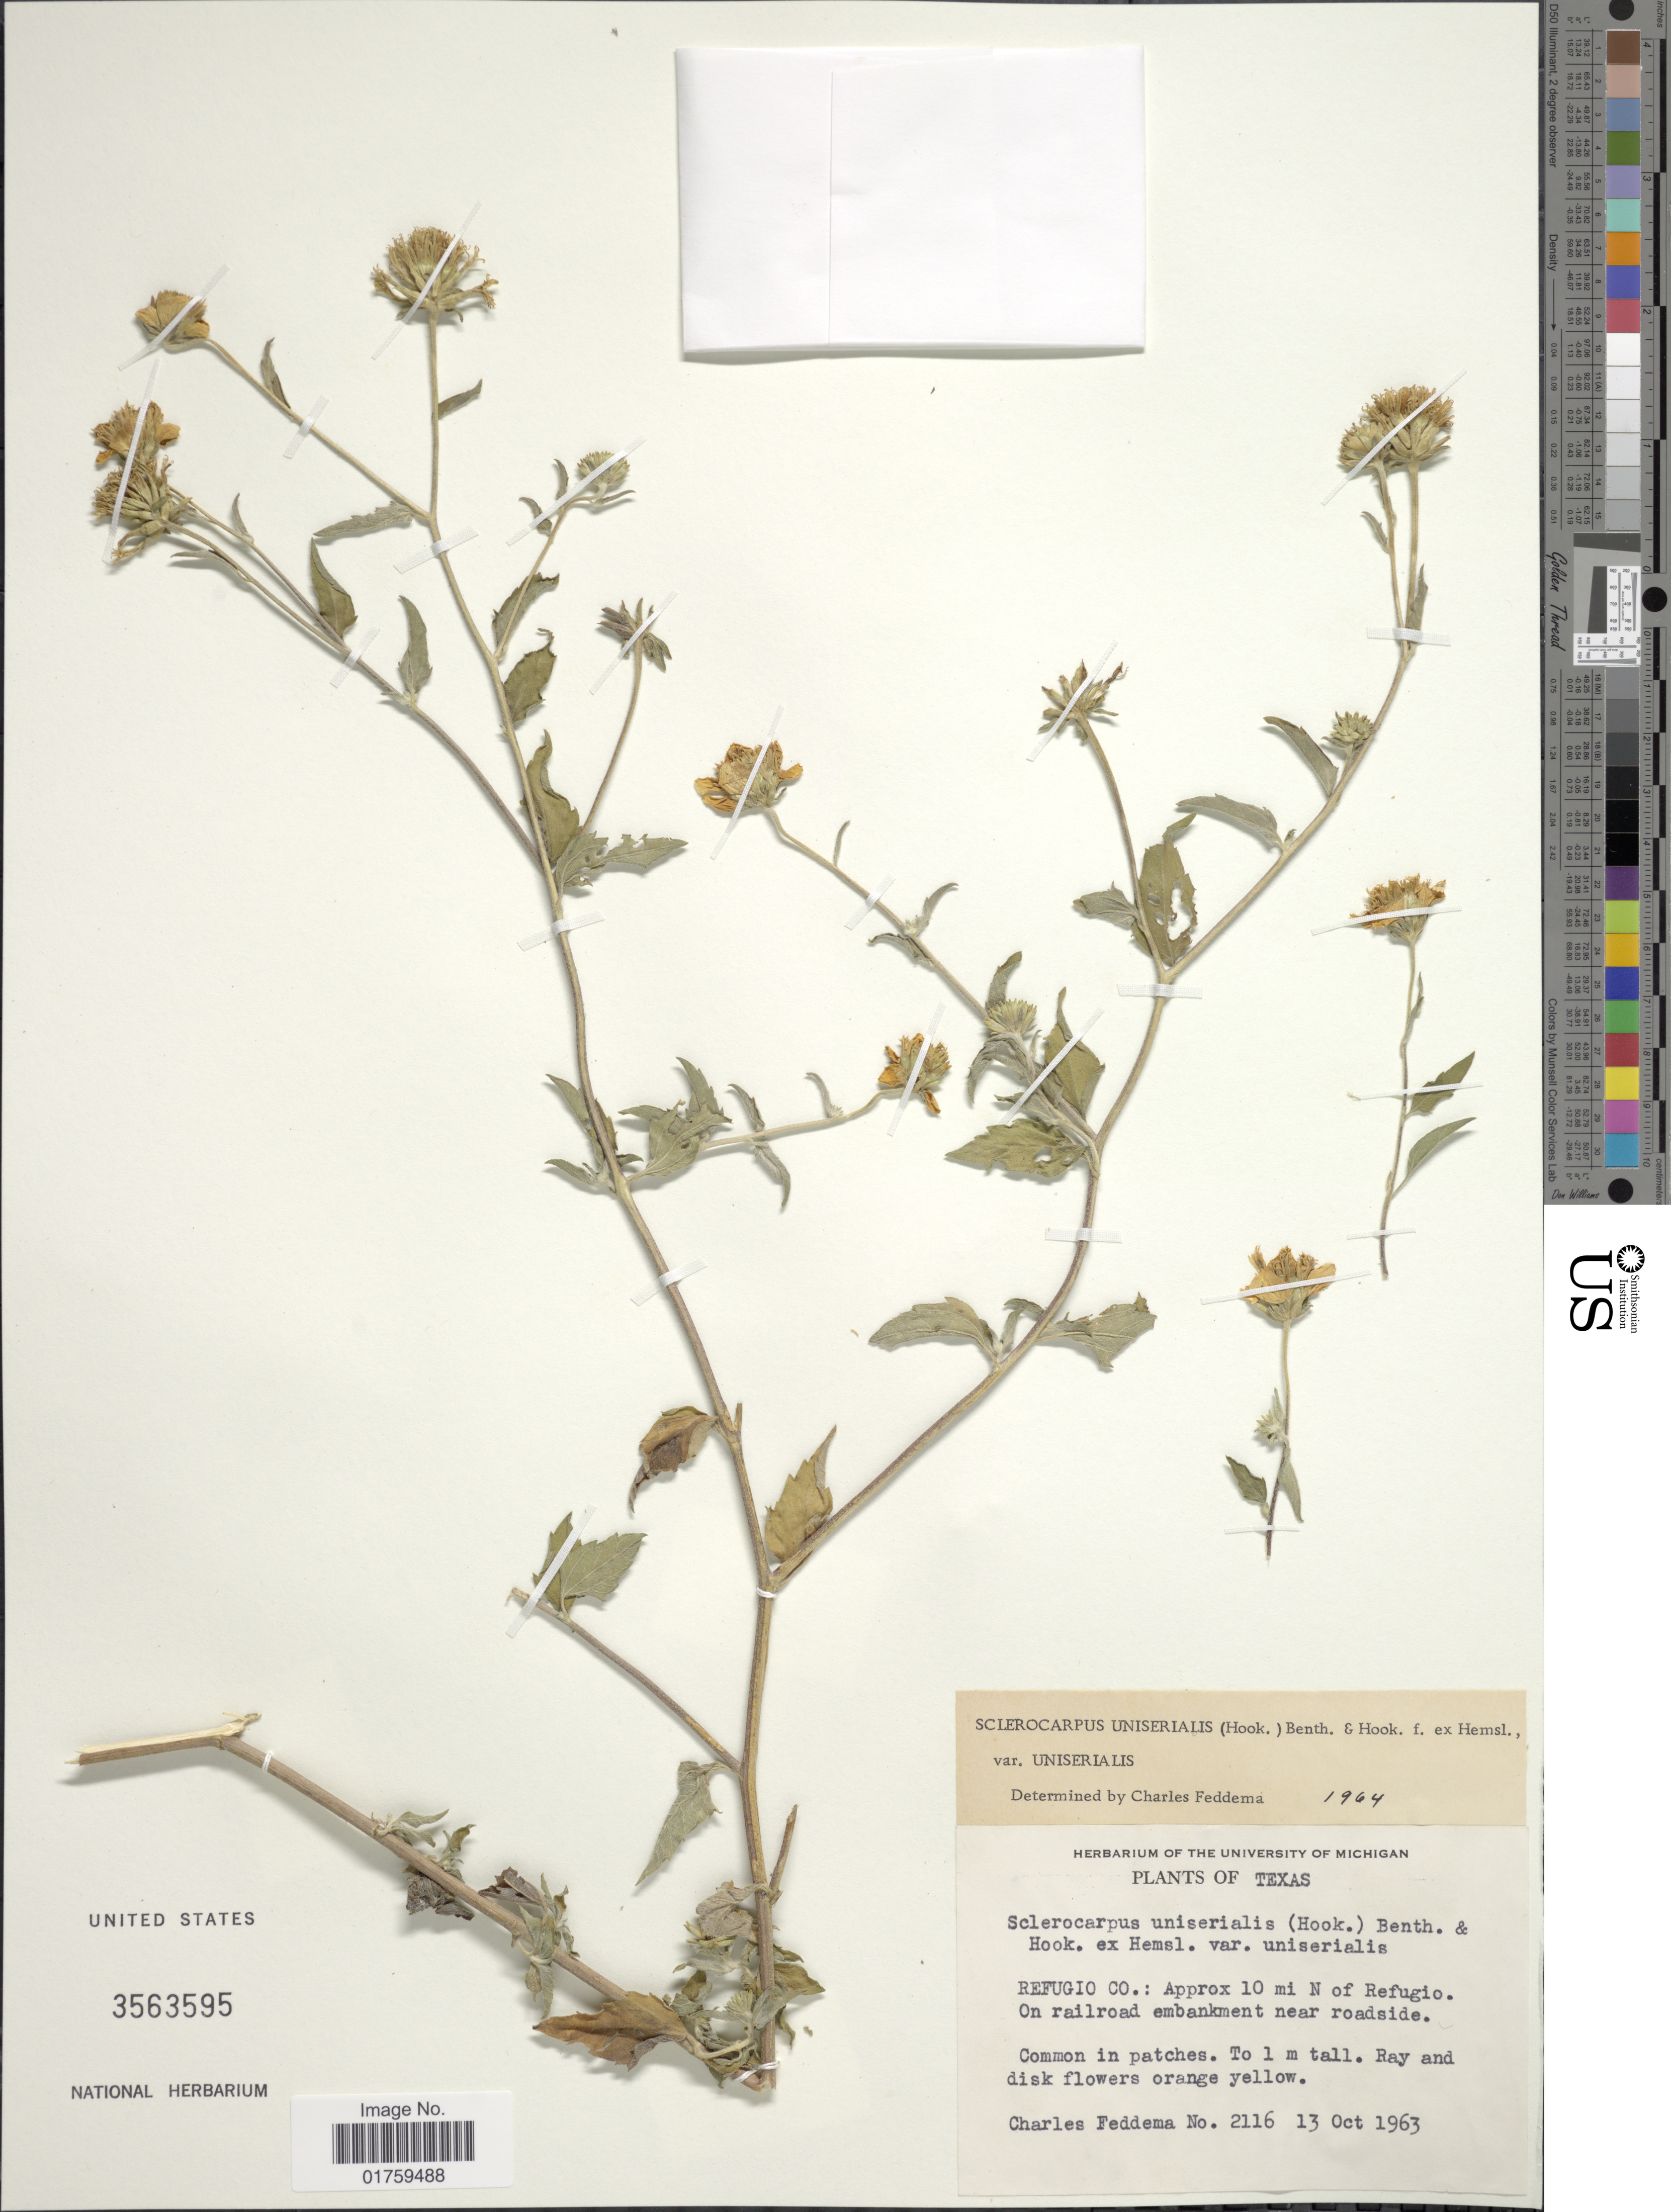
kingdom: Plantae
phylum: Tracheophyta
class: Magnoliopsida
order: Asterales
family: Asteraceae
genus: Sclerocarpus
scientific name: Sclerocarpus uniserialis var. frutescens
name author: (Brandegee) Feddema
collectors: C. Feddema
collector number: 2116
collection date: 1963-10-13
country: United States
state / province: Texas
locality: Texas. Refugio Co.: Approx 10 mi N of Refugio. On railroad embankment near roadside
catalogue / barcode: US 3563595